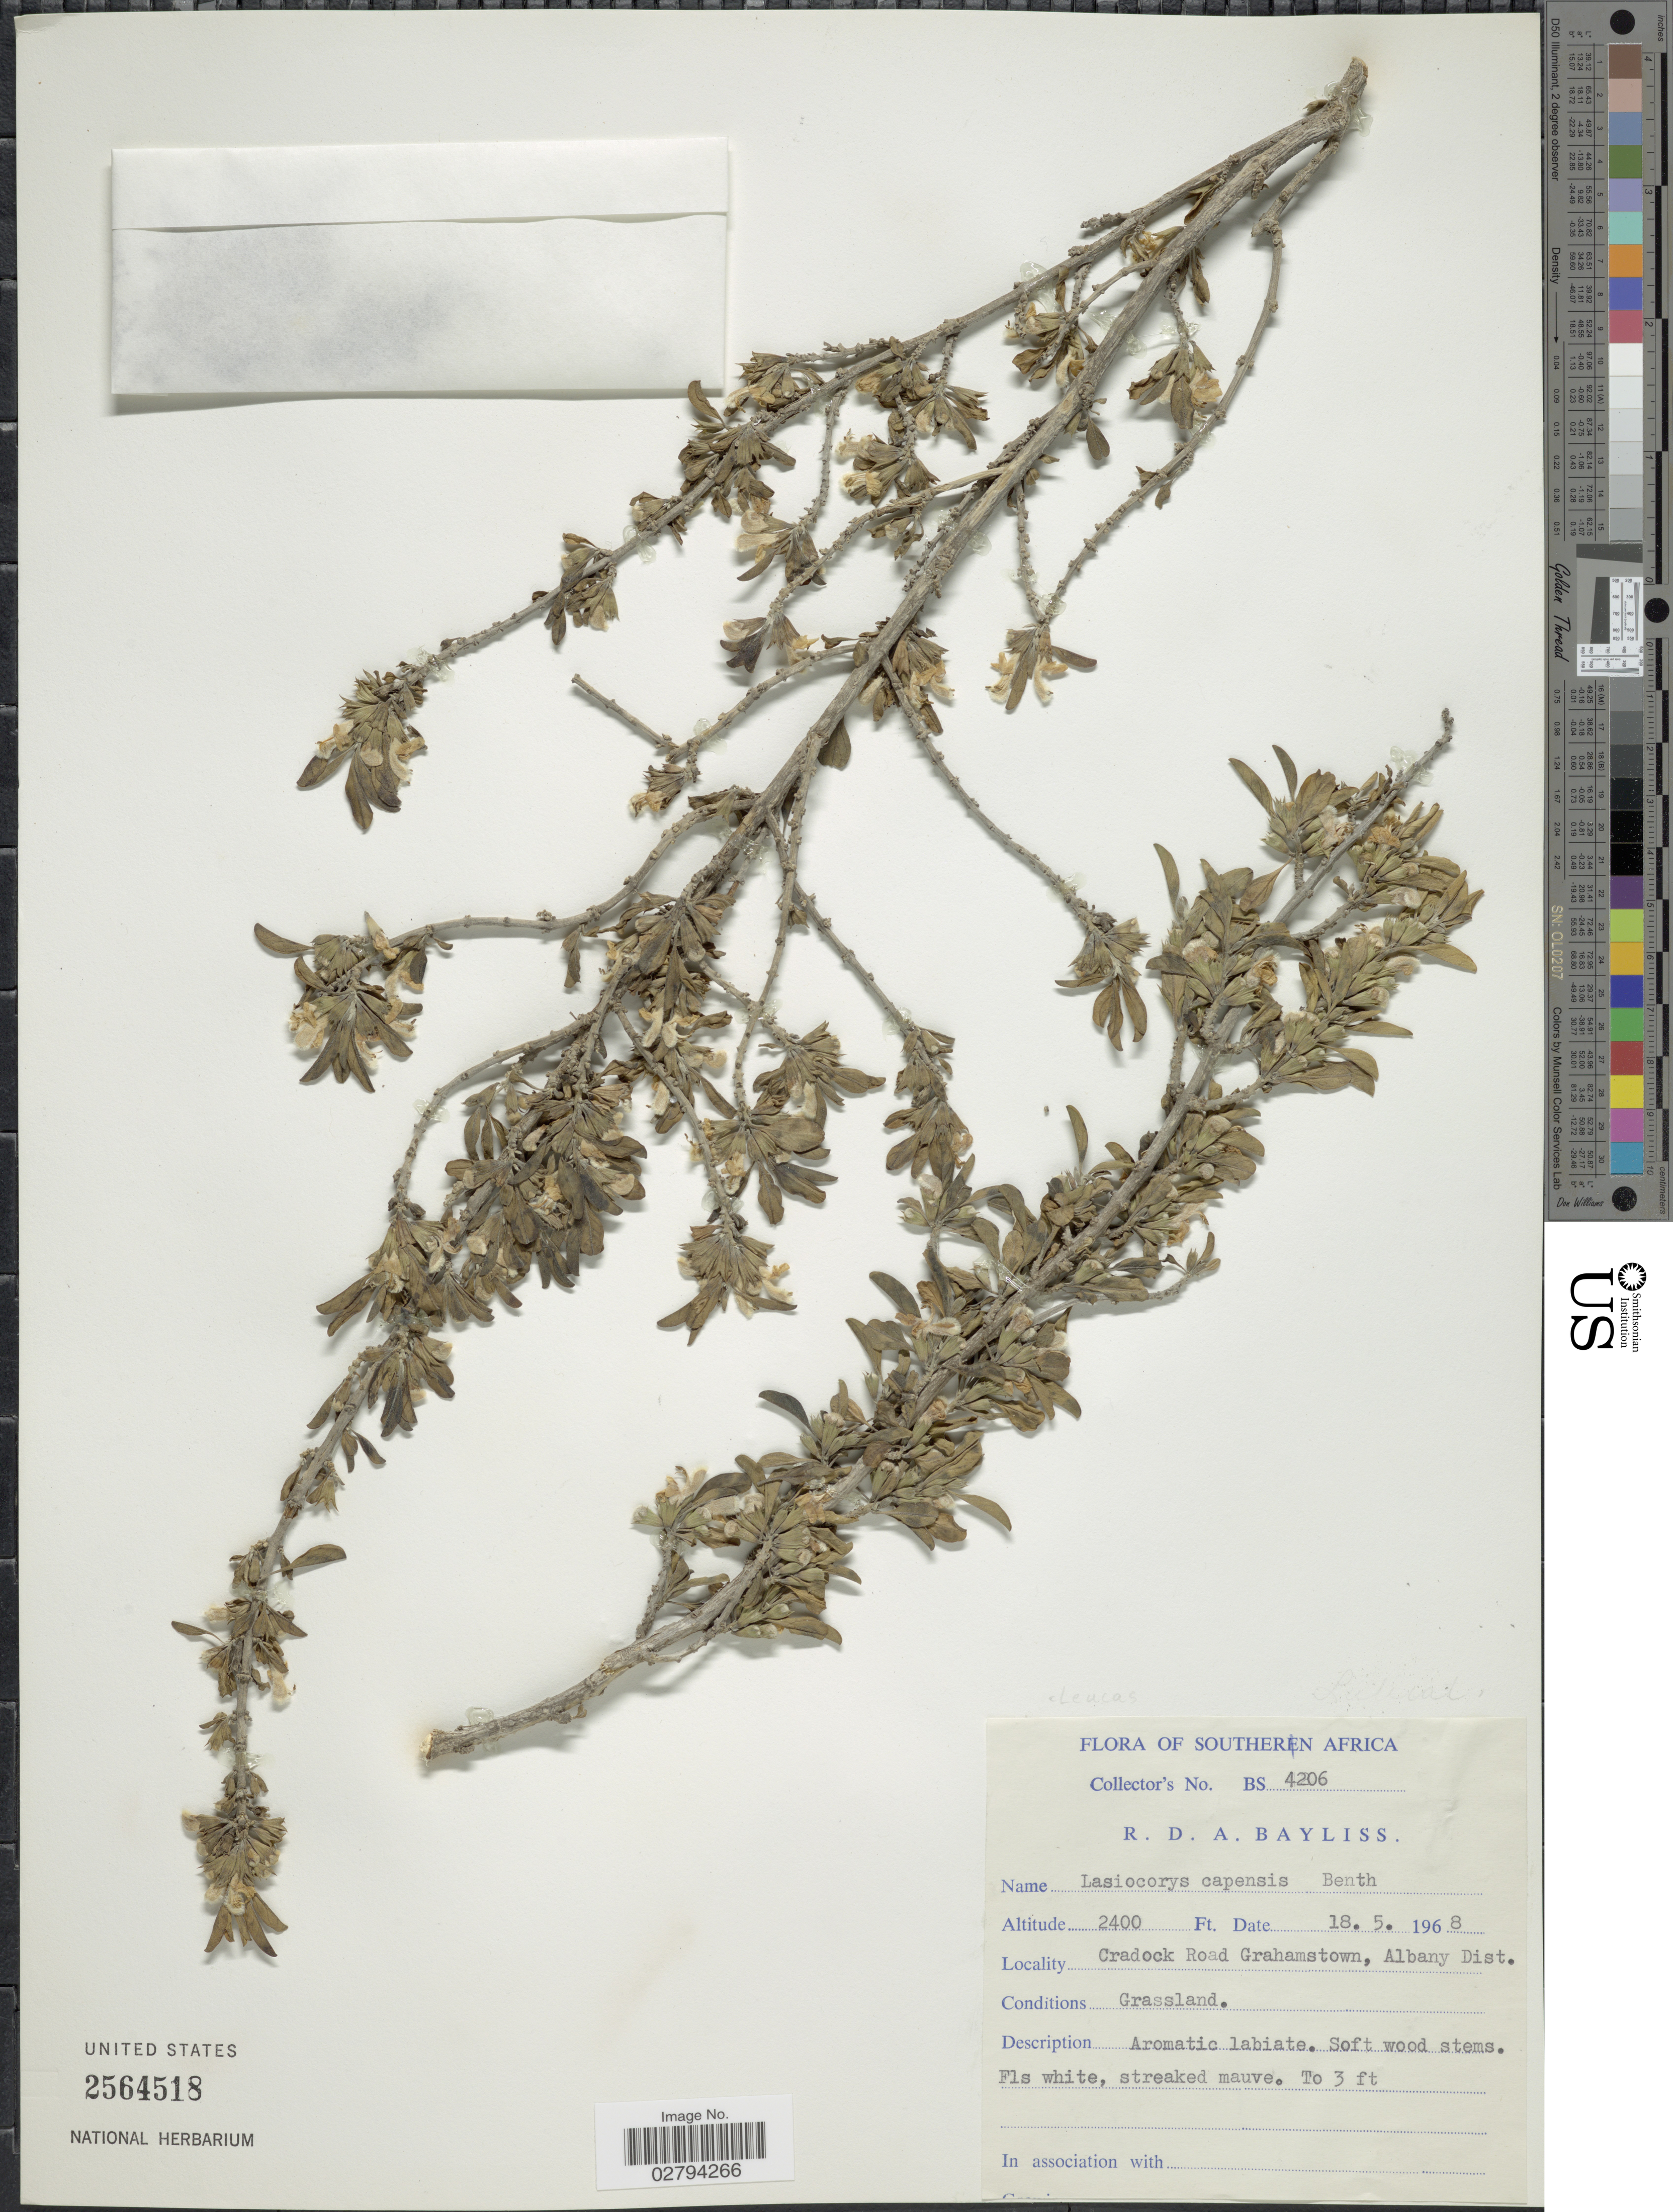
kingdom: Plantae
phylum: Tracheophyta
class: Magnoliopsida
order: Lamiales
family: Lamiaceae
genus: Leucas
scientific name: Leucas capensis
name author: (Benth.) Engl.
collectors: R. Bayliss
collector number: BS4206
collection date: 1968-05-18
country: South Africa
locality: Southern Africa. Cradock Road Grahamstown, Albany Dist.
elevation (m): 732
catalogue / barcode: US 2564518